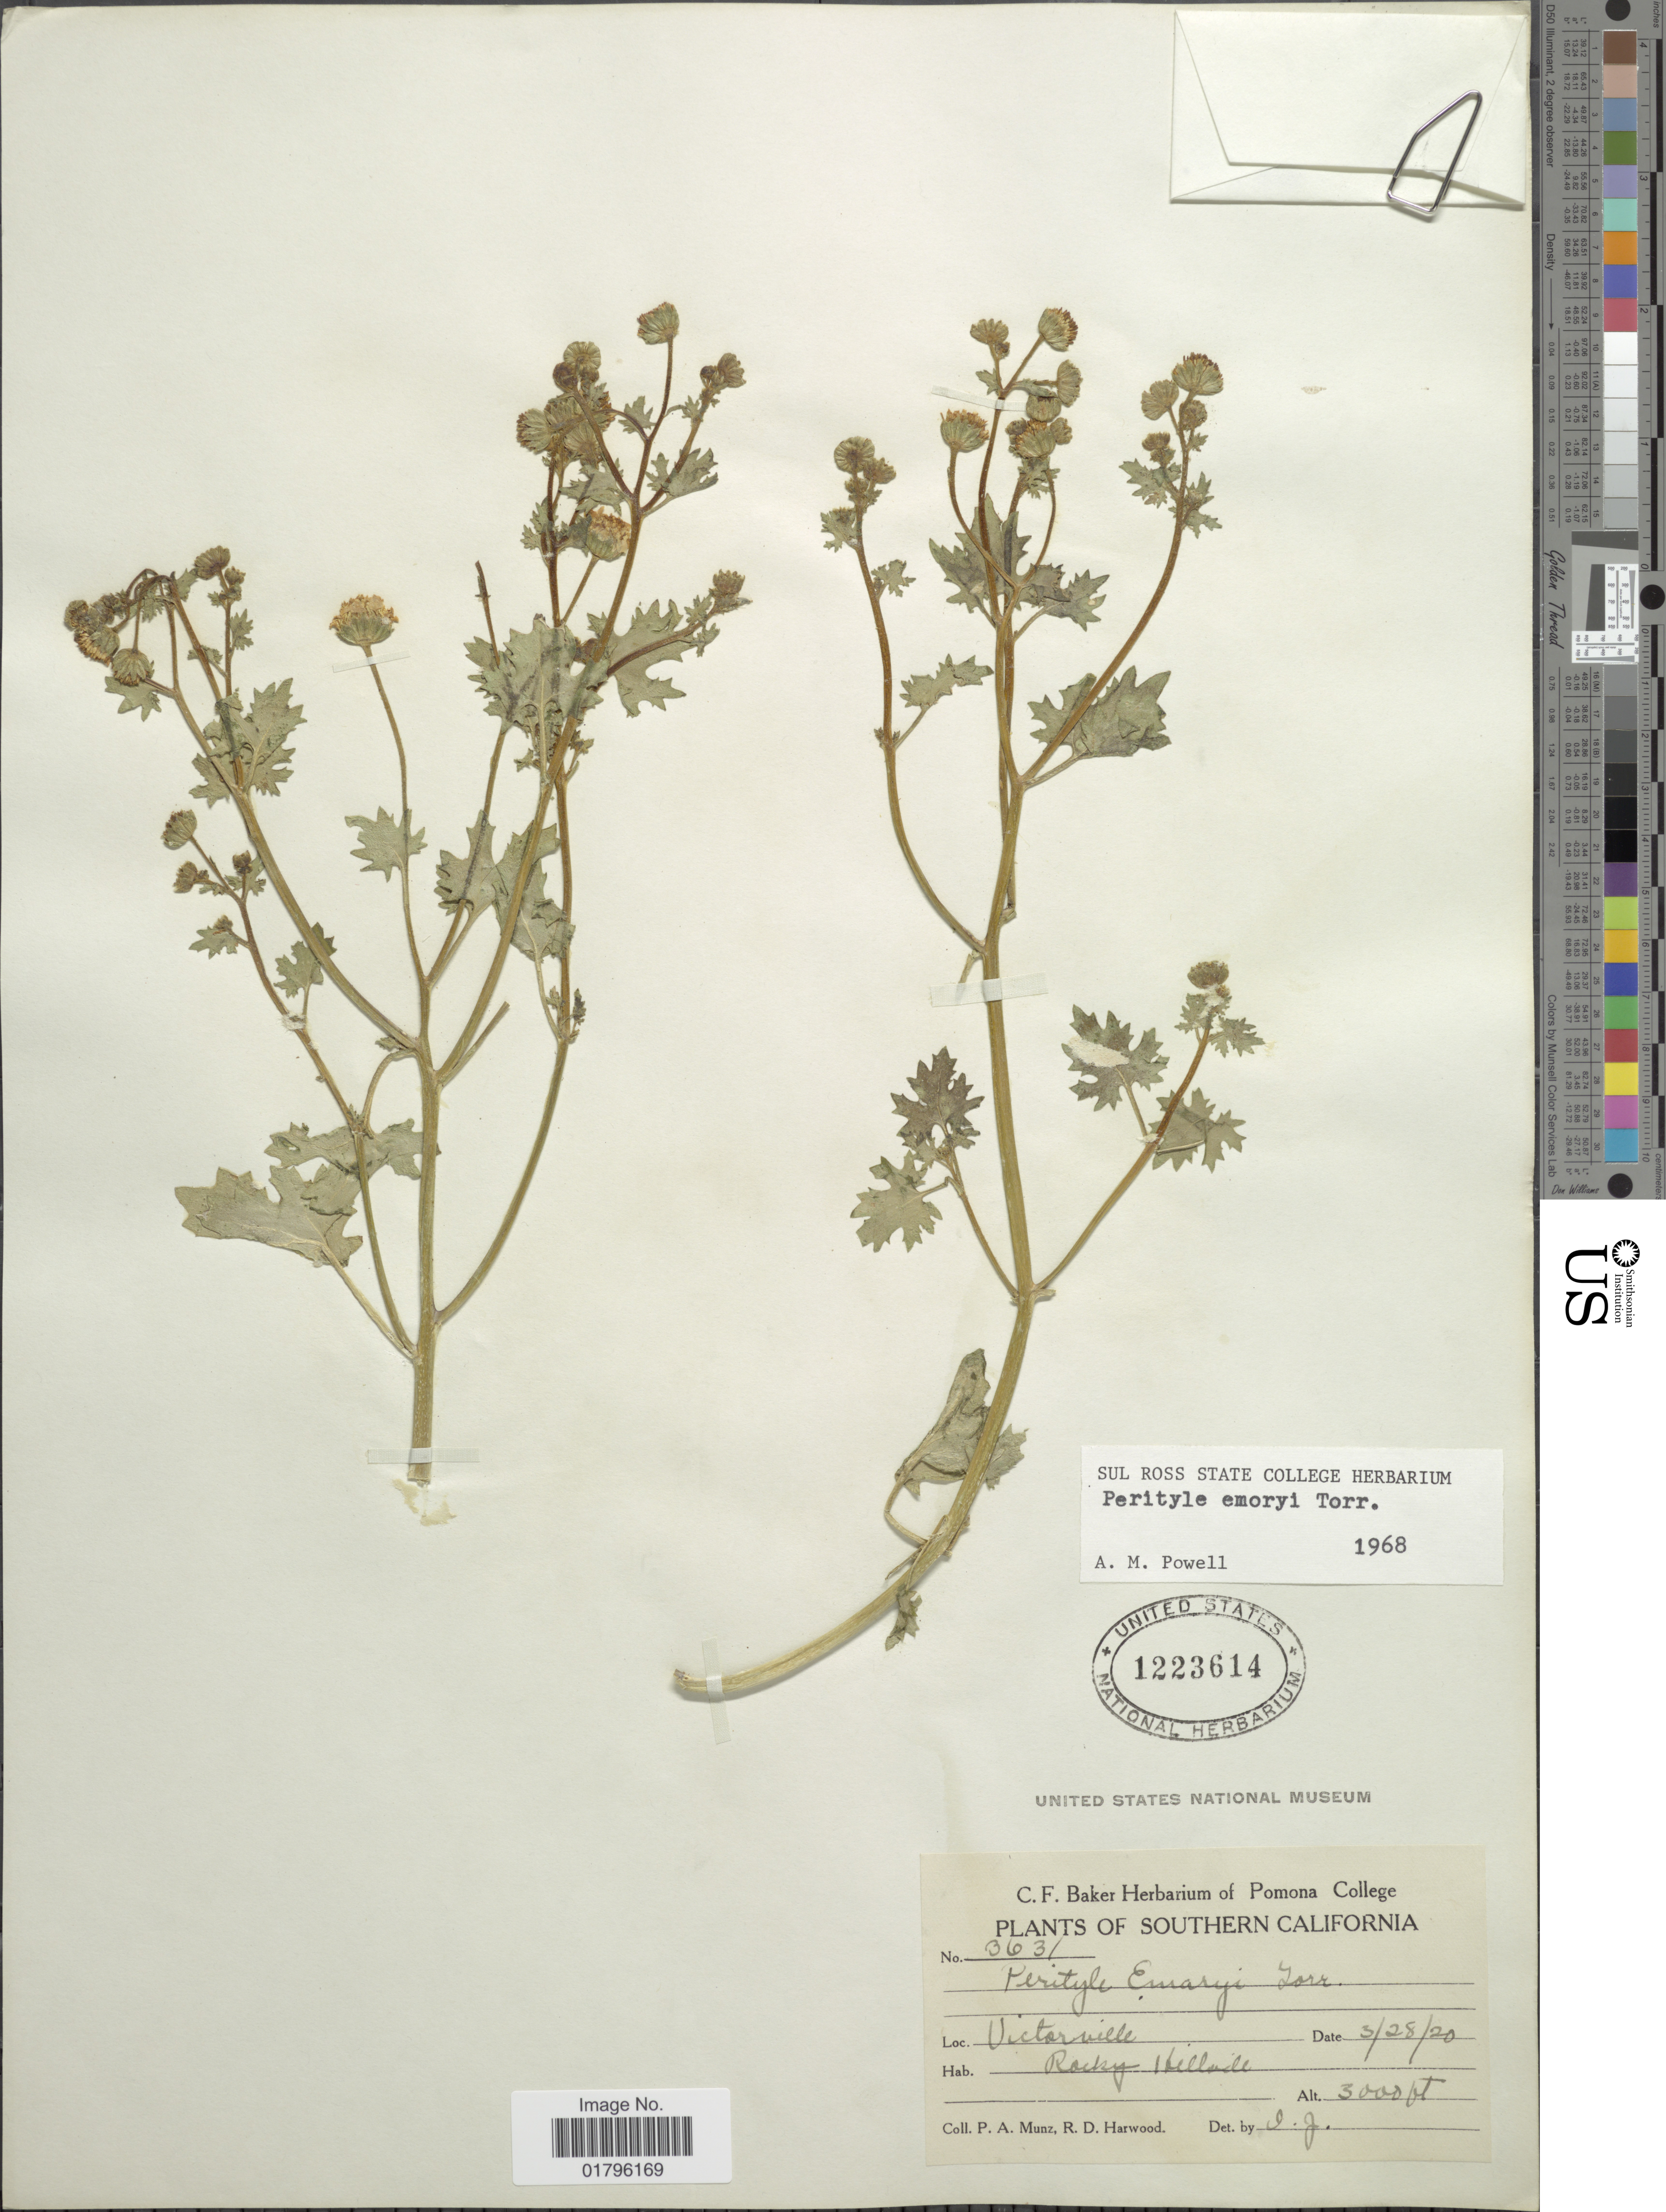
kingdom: Plantae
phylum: Tracheophyta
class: Magnoliopsida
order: Asterales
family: Asteraceae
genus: Perityle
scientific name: Perityle emoryi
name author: Torr.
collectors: P. A. Munz & R. Harwood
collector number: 3631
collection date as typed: Transcribed d/m/y: 28/3/20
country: United States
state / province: California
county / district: San Barnadino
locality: Southern California. Victorville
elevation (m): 914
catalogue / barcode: US 1223614